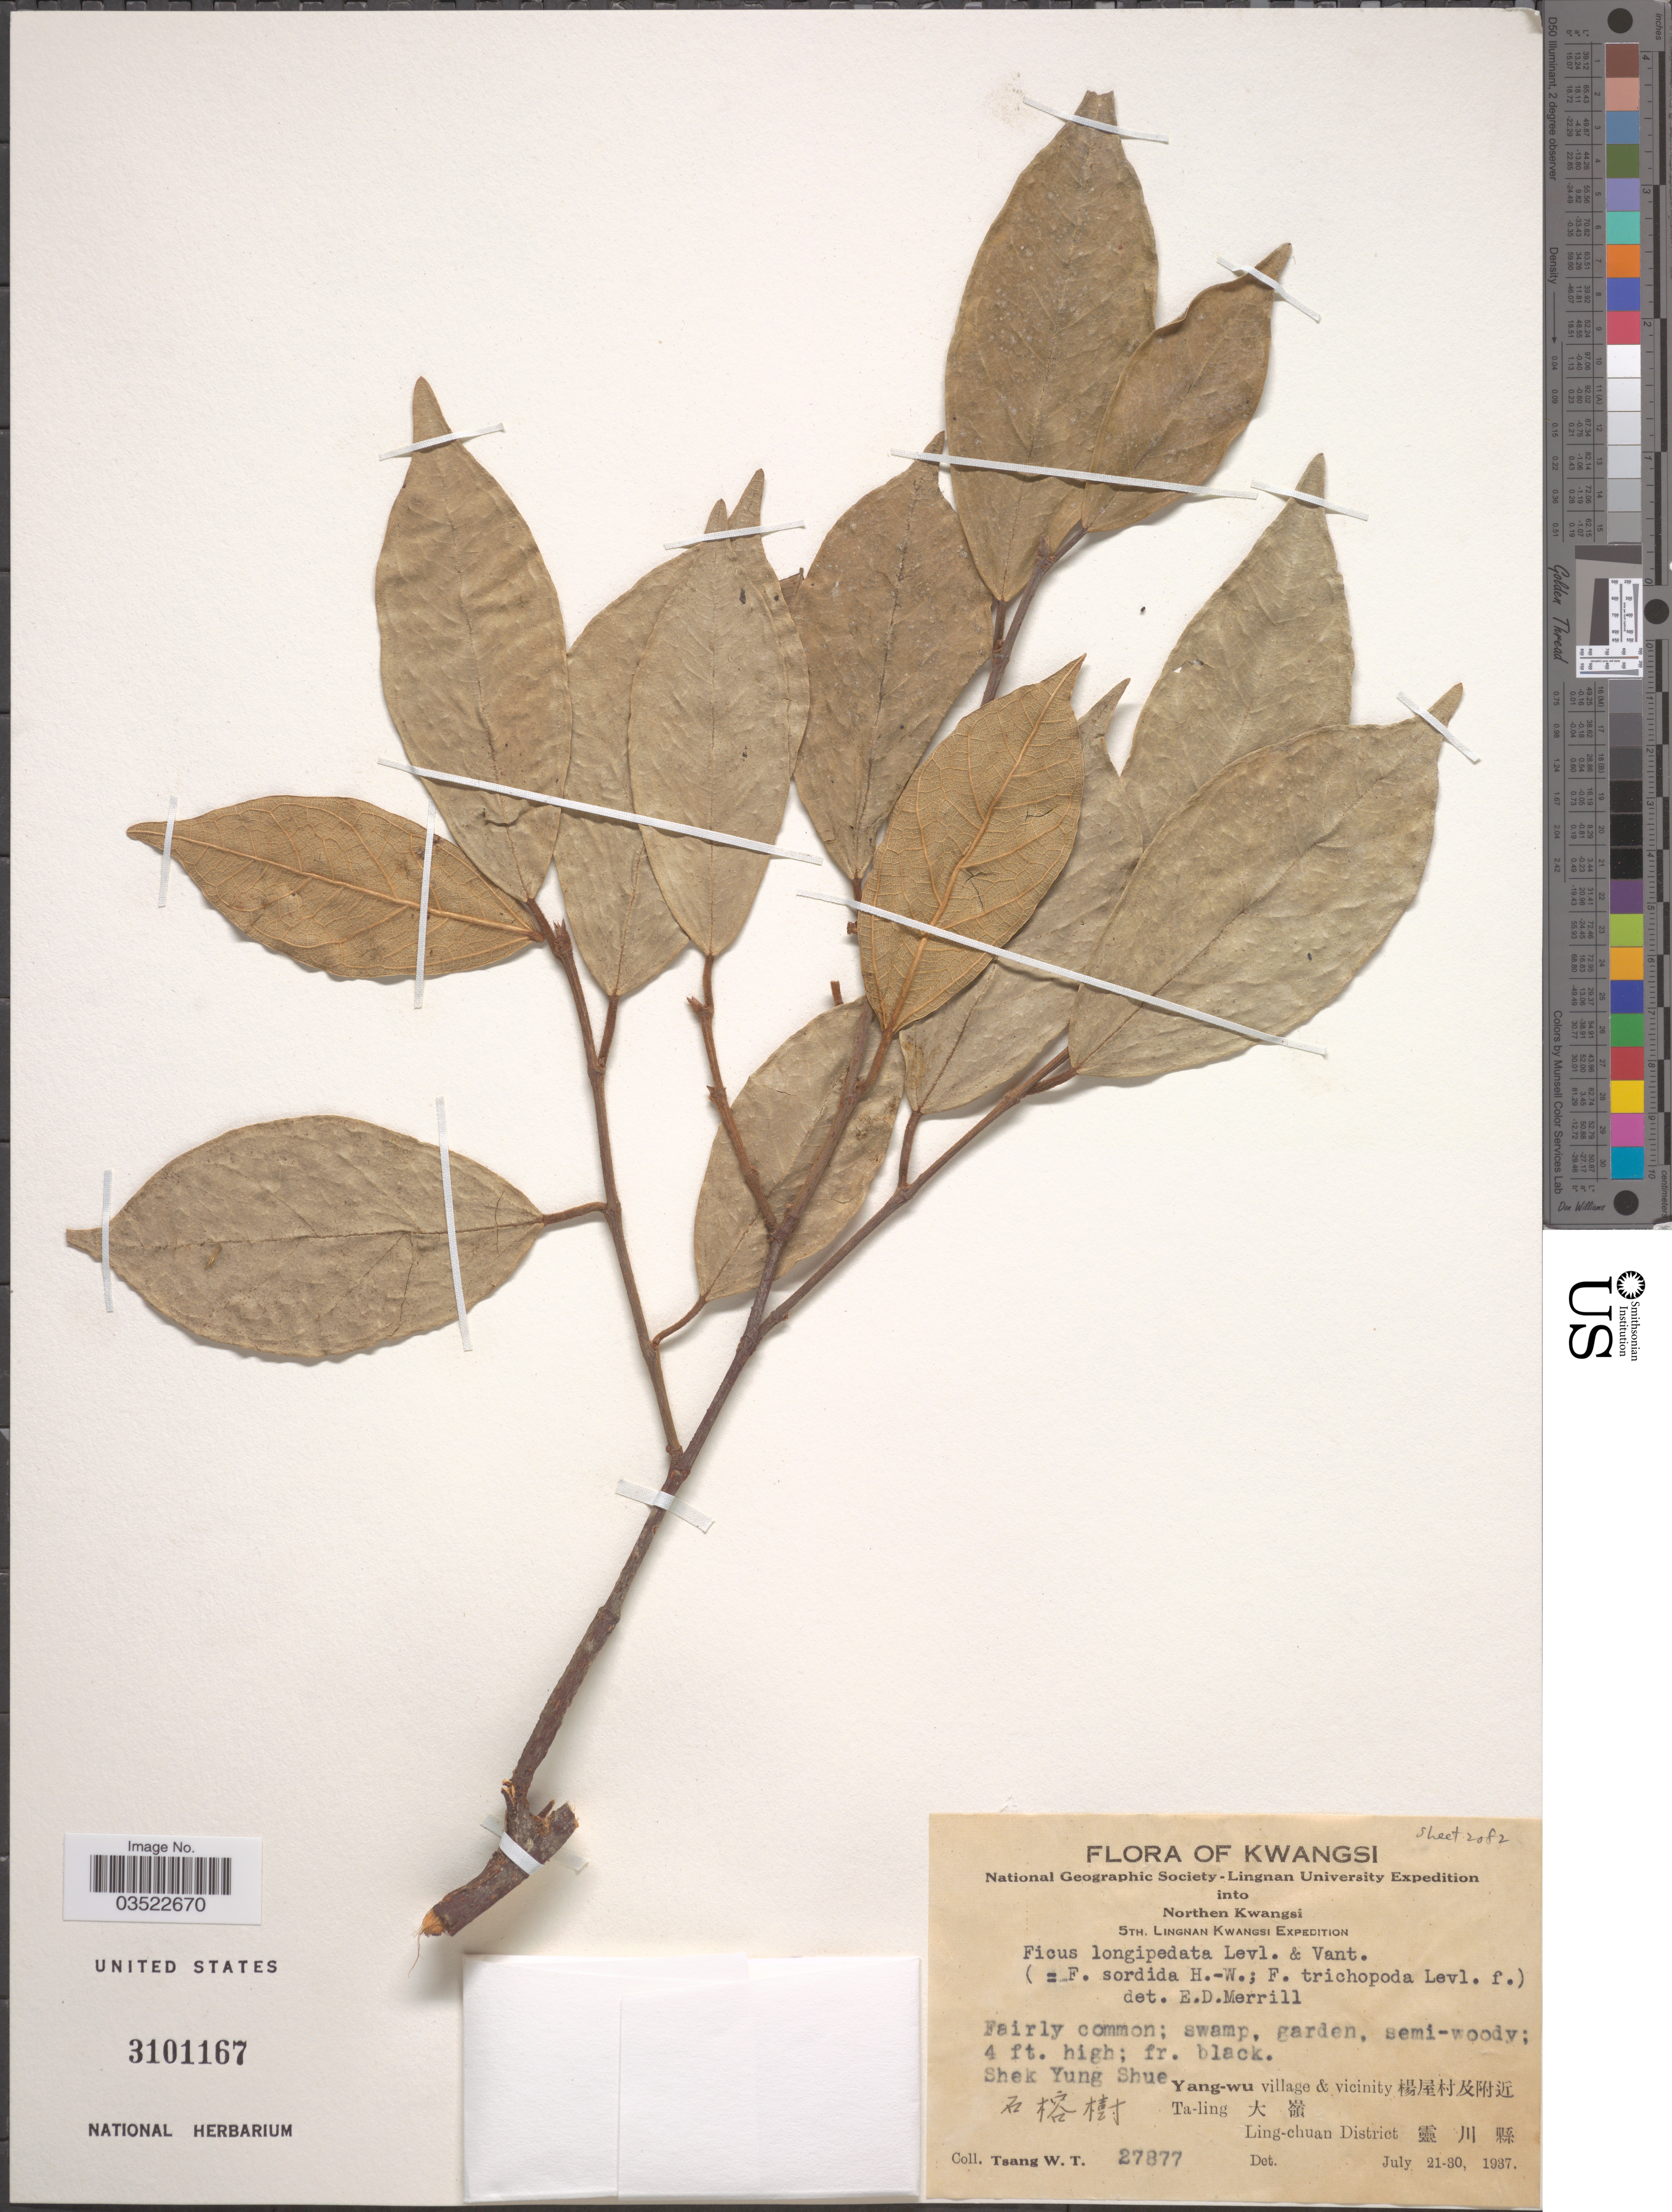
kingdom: Plantae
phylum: Tracheophyta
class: Magnoliopsida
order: Rosales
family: Moraceae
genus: Ficus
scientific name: Ficus sarmentosa var. luducca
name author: (Roxb.) Corner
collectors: W. T. Tsang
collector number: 27877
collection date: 1937-07-21/1937-07-30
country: China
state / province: Guangxi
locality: Kwangsi. National Geographic Society- Lingnan University Expedition into Northern Kwangsi. 5th Lingnan Kwangsi Expedition. Shek Yung Shue X. Yang-wu village & vicinity X. Ta-ling X. Ling-chuan District X.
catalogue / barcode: US 3101167